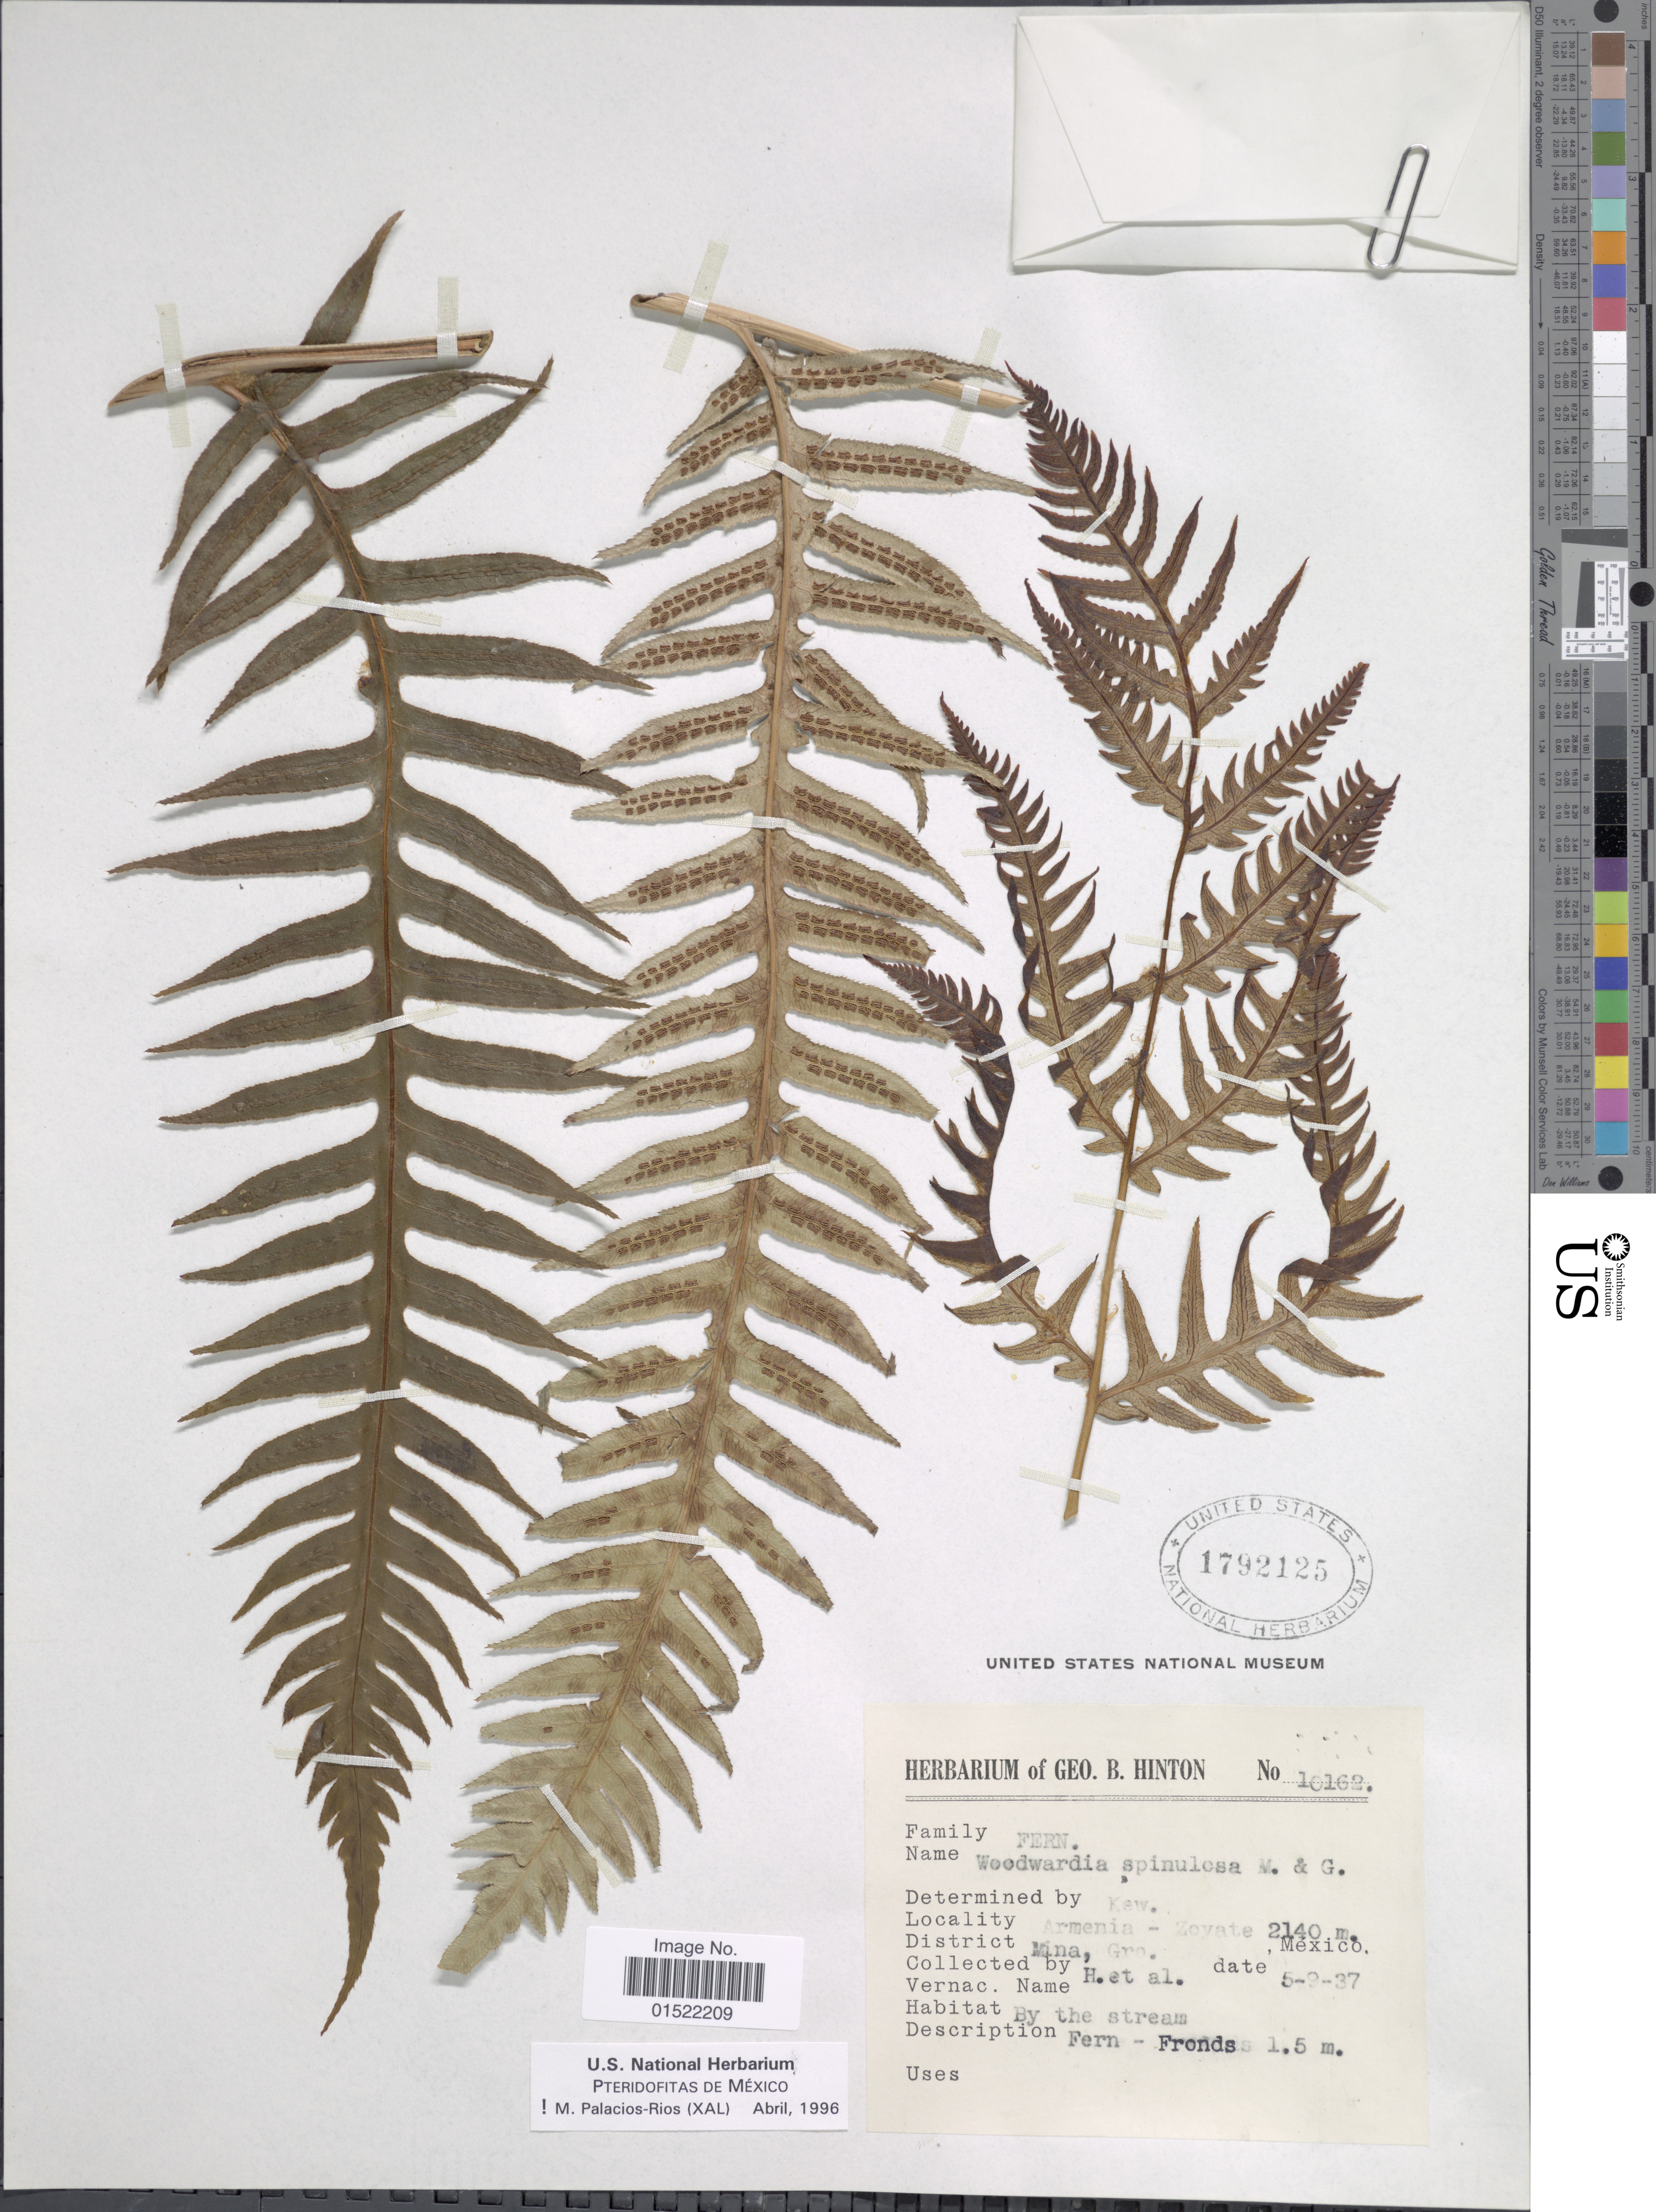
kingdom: Plantae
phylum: Tracheophyta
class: Polypodiopsida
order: Polypodiales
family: Blechnaceae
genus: Woodwardia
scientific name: Woodwardia spinulosa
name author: M. Martens & Galeotti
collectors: G. B. Hinton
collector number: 10162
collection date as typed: Transcribed d/m/y: 9/5/37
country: Mexico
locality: Armenia-Zoyate, Mina, Gro, Mexico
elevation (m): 2140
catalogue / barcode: US 1792125